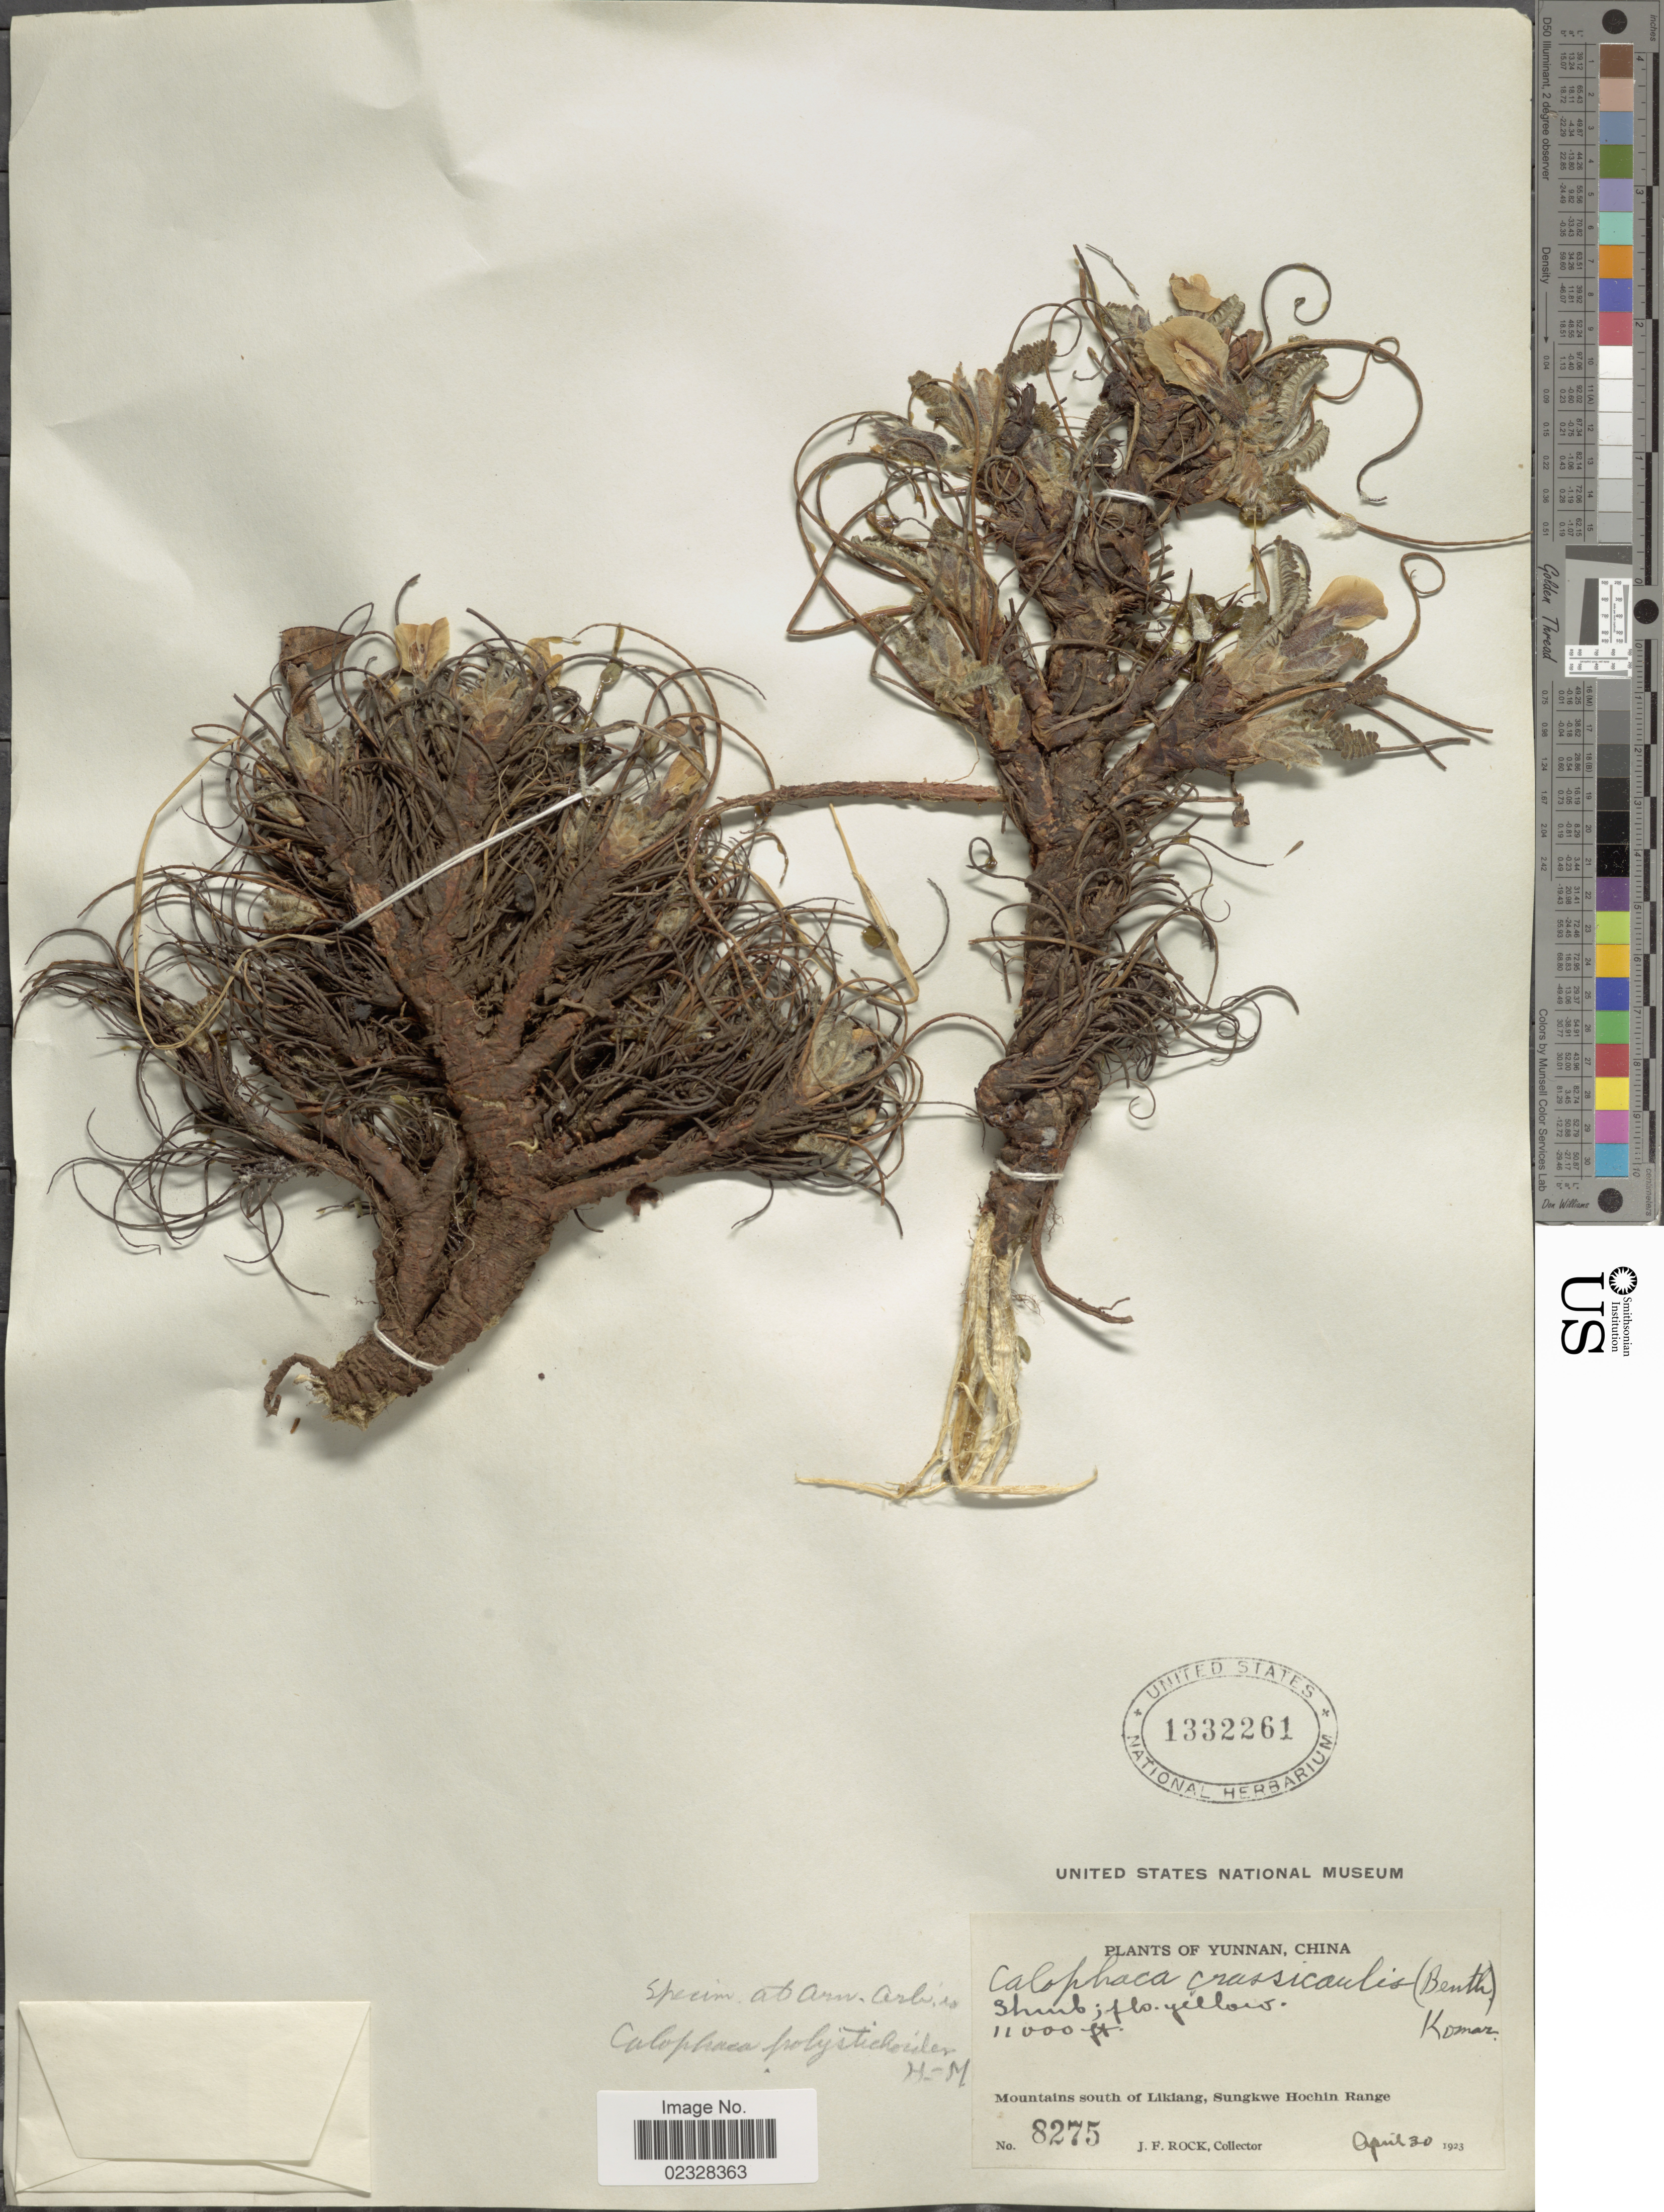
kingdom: Plantae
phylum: Tracheophyta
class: Magnoliopsida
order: Fabales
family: Fabaceae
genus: Chesneya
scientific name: Chesneya polystichoides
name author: (Hand.-Mazz.) Ali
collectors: J. Rock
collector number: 8275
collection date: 1923-04-30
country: China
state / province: Yunnan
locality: Mountains south of Likiang, Sungkwe Hochin Range.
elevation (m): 3353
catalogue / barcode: US 1332261